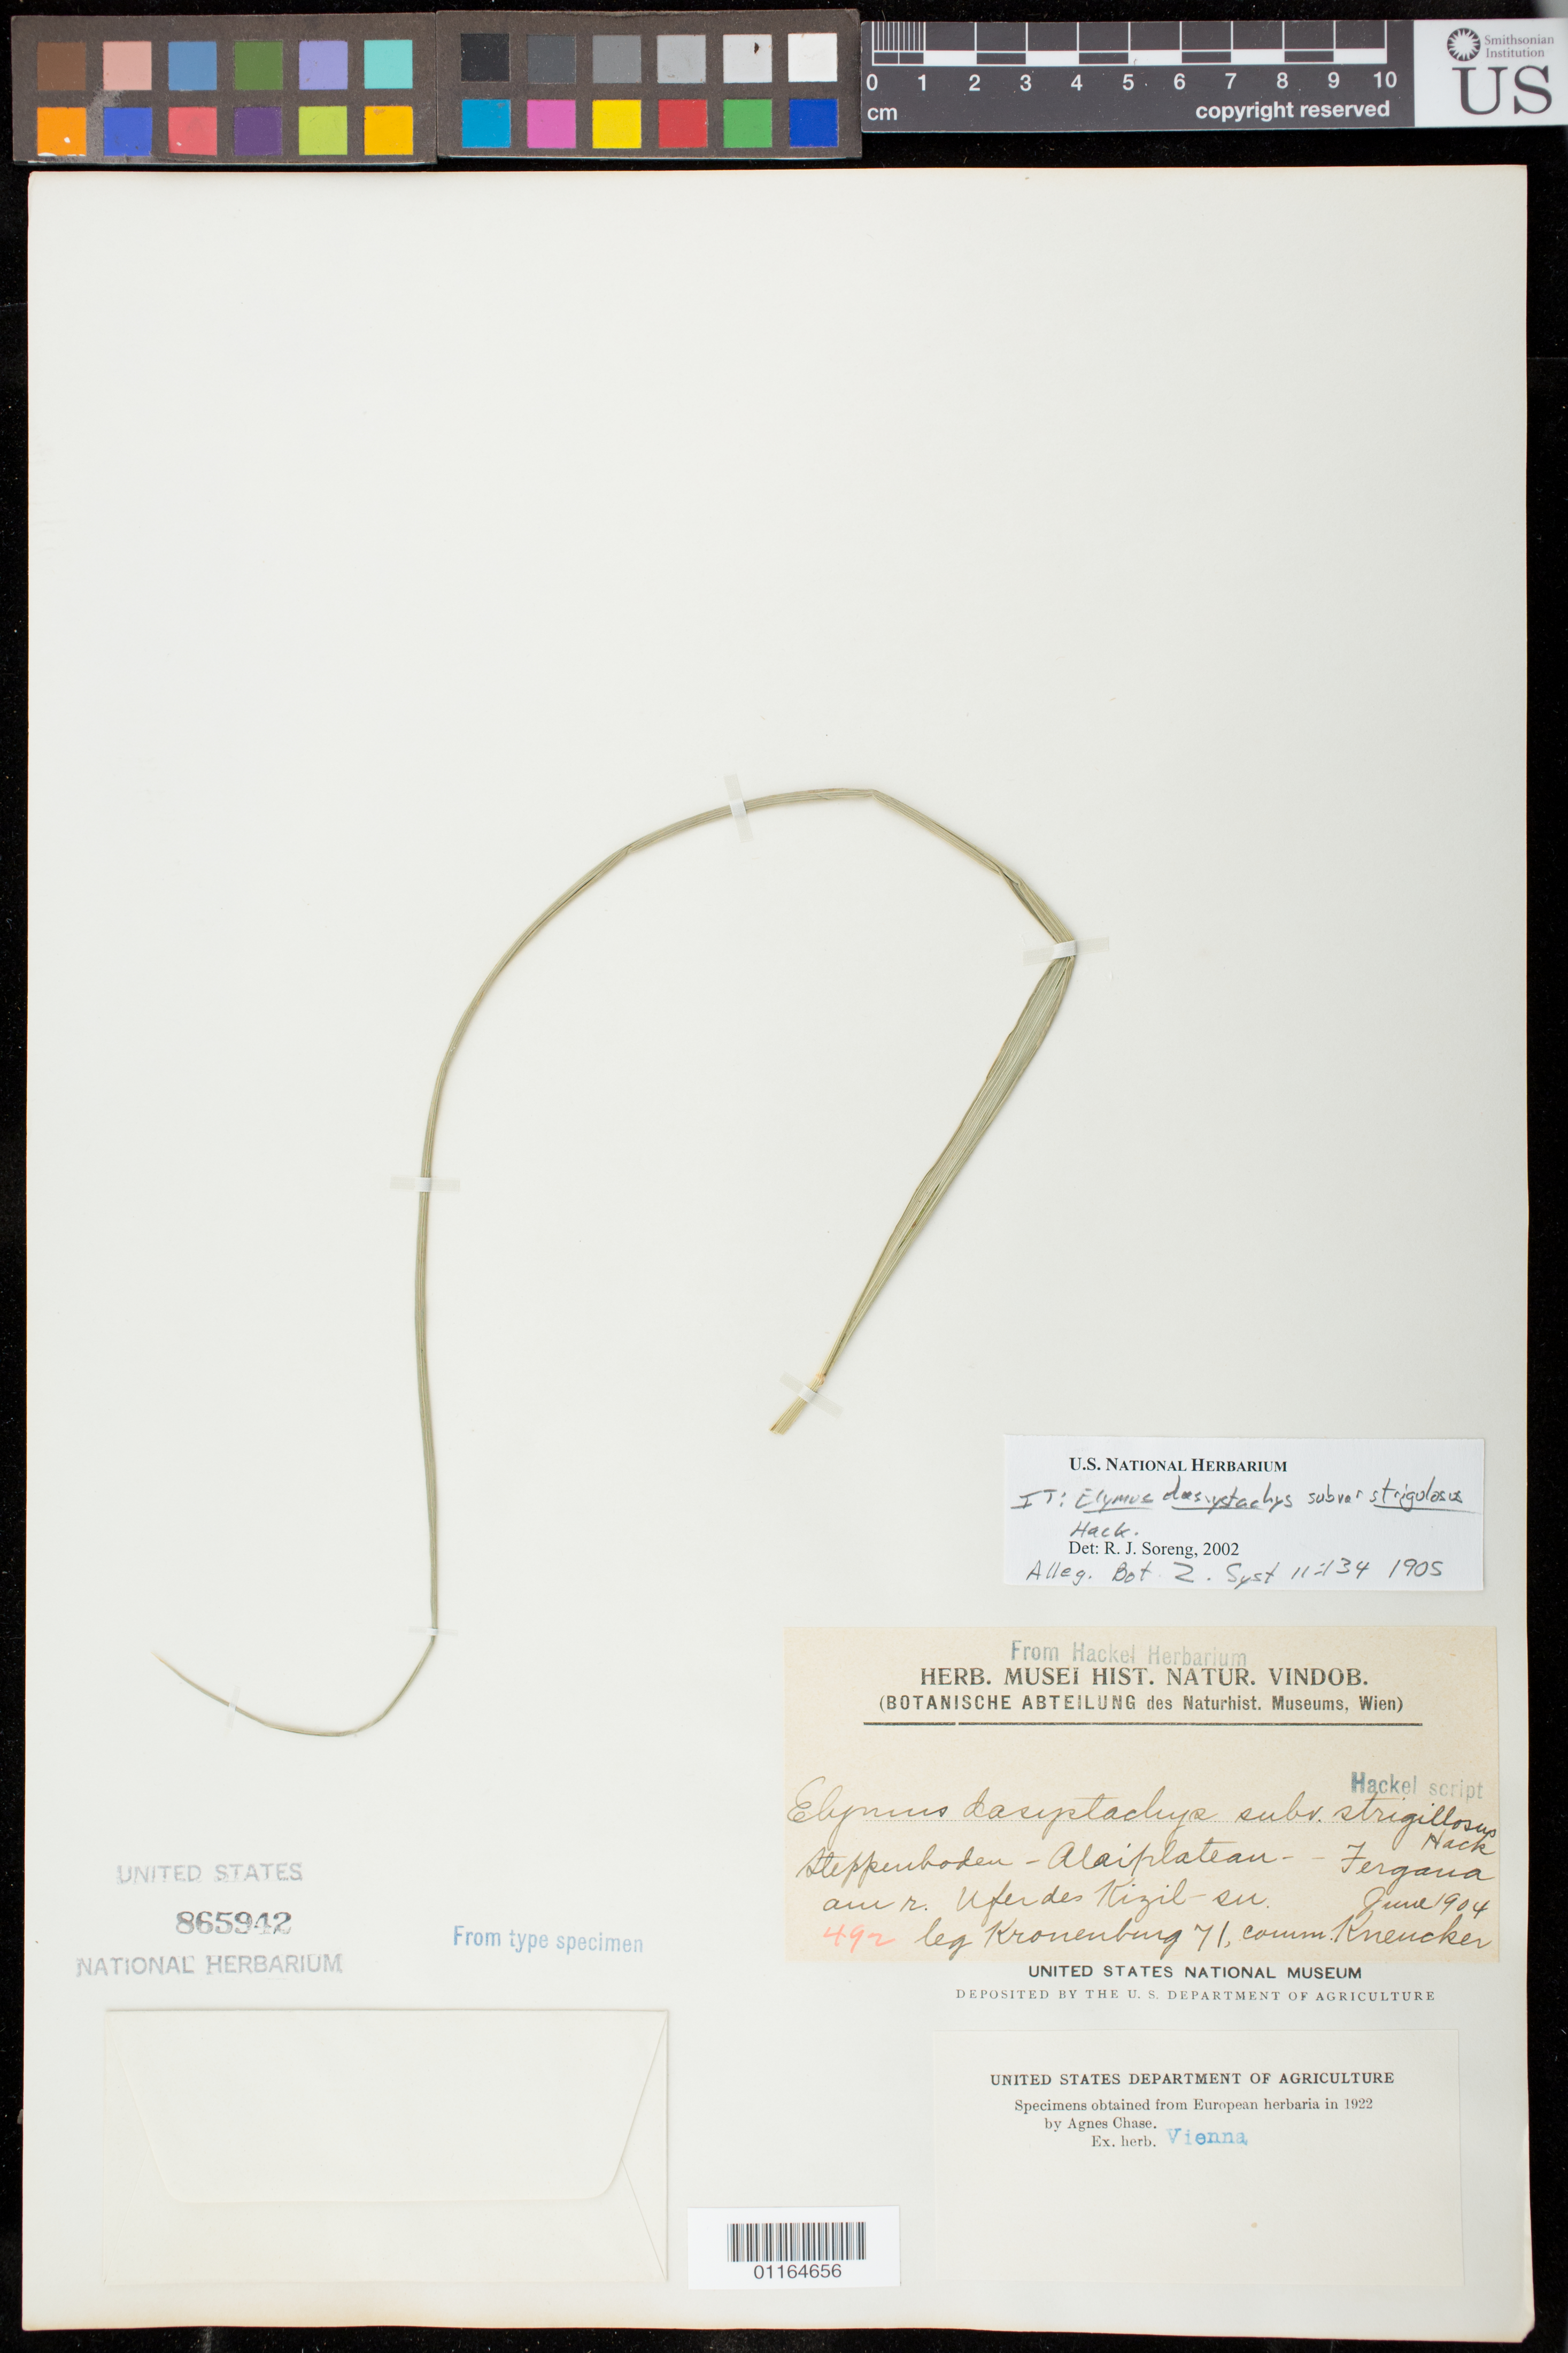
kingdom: Plantae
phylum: Tracheophyta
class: Liliopsida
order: Poales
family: Poaceae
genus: Elymus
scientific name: Elymus dasystachys subvar. strigillosus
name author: Hack.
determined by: Soreng, Robert J., Research Associate (BOT), Smithsonian Institution - National Museum of Natural History (UNITED STATES)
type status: Isotype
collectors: A. Kronenburg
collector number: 71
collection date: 1904-06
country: Uzbekistan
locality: Steppenboden - Alaiplateau -- Fergana am r. Ufer des Kizil-su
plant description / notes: Fragmentary material of type specimen ex herb. Hackel (Vienna)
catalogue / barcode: US 865942